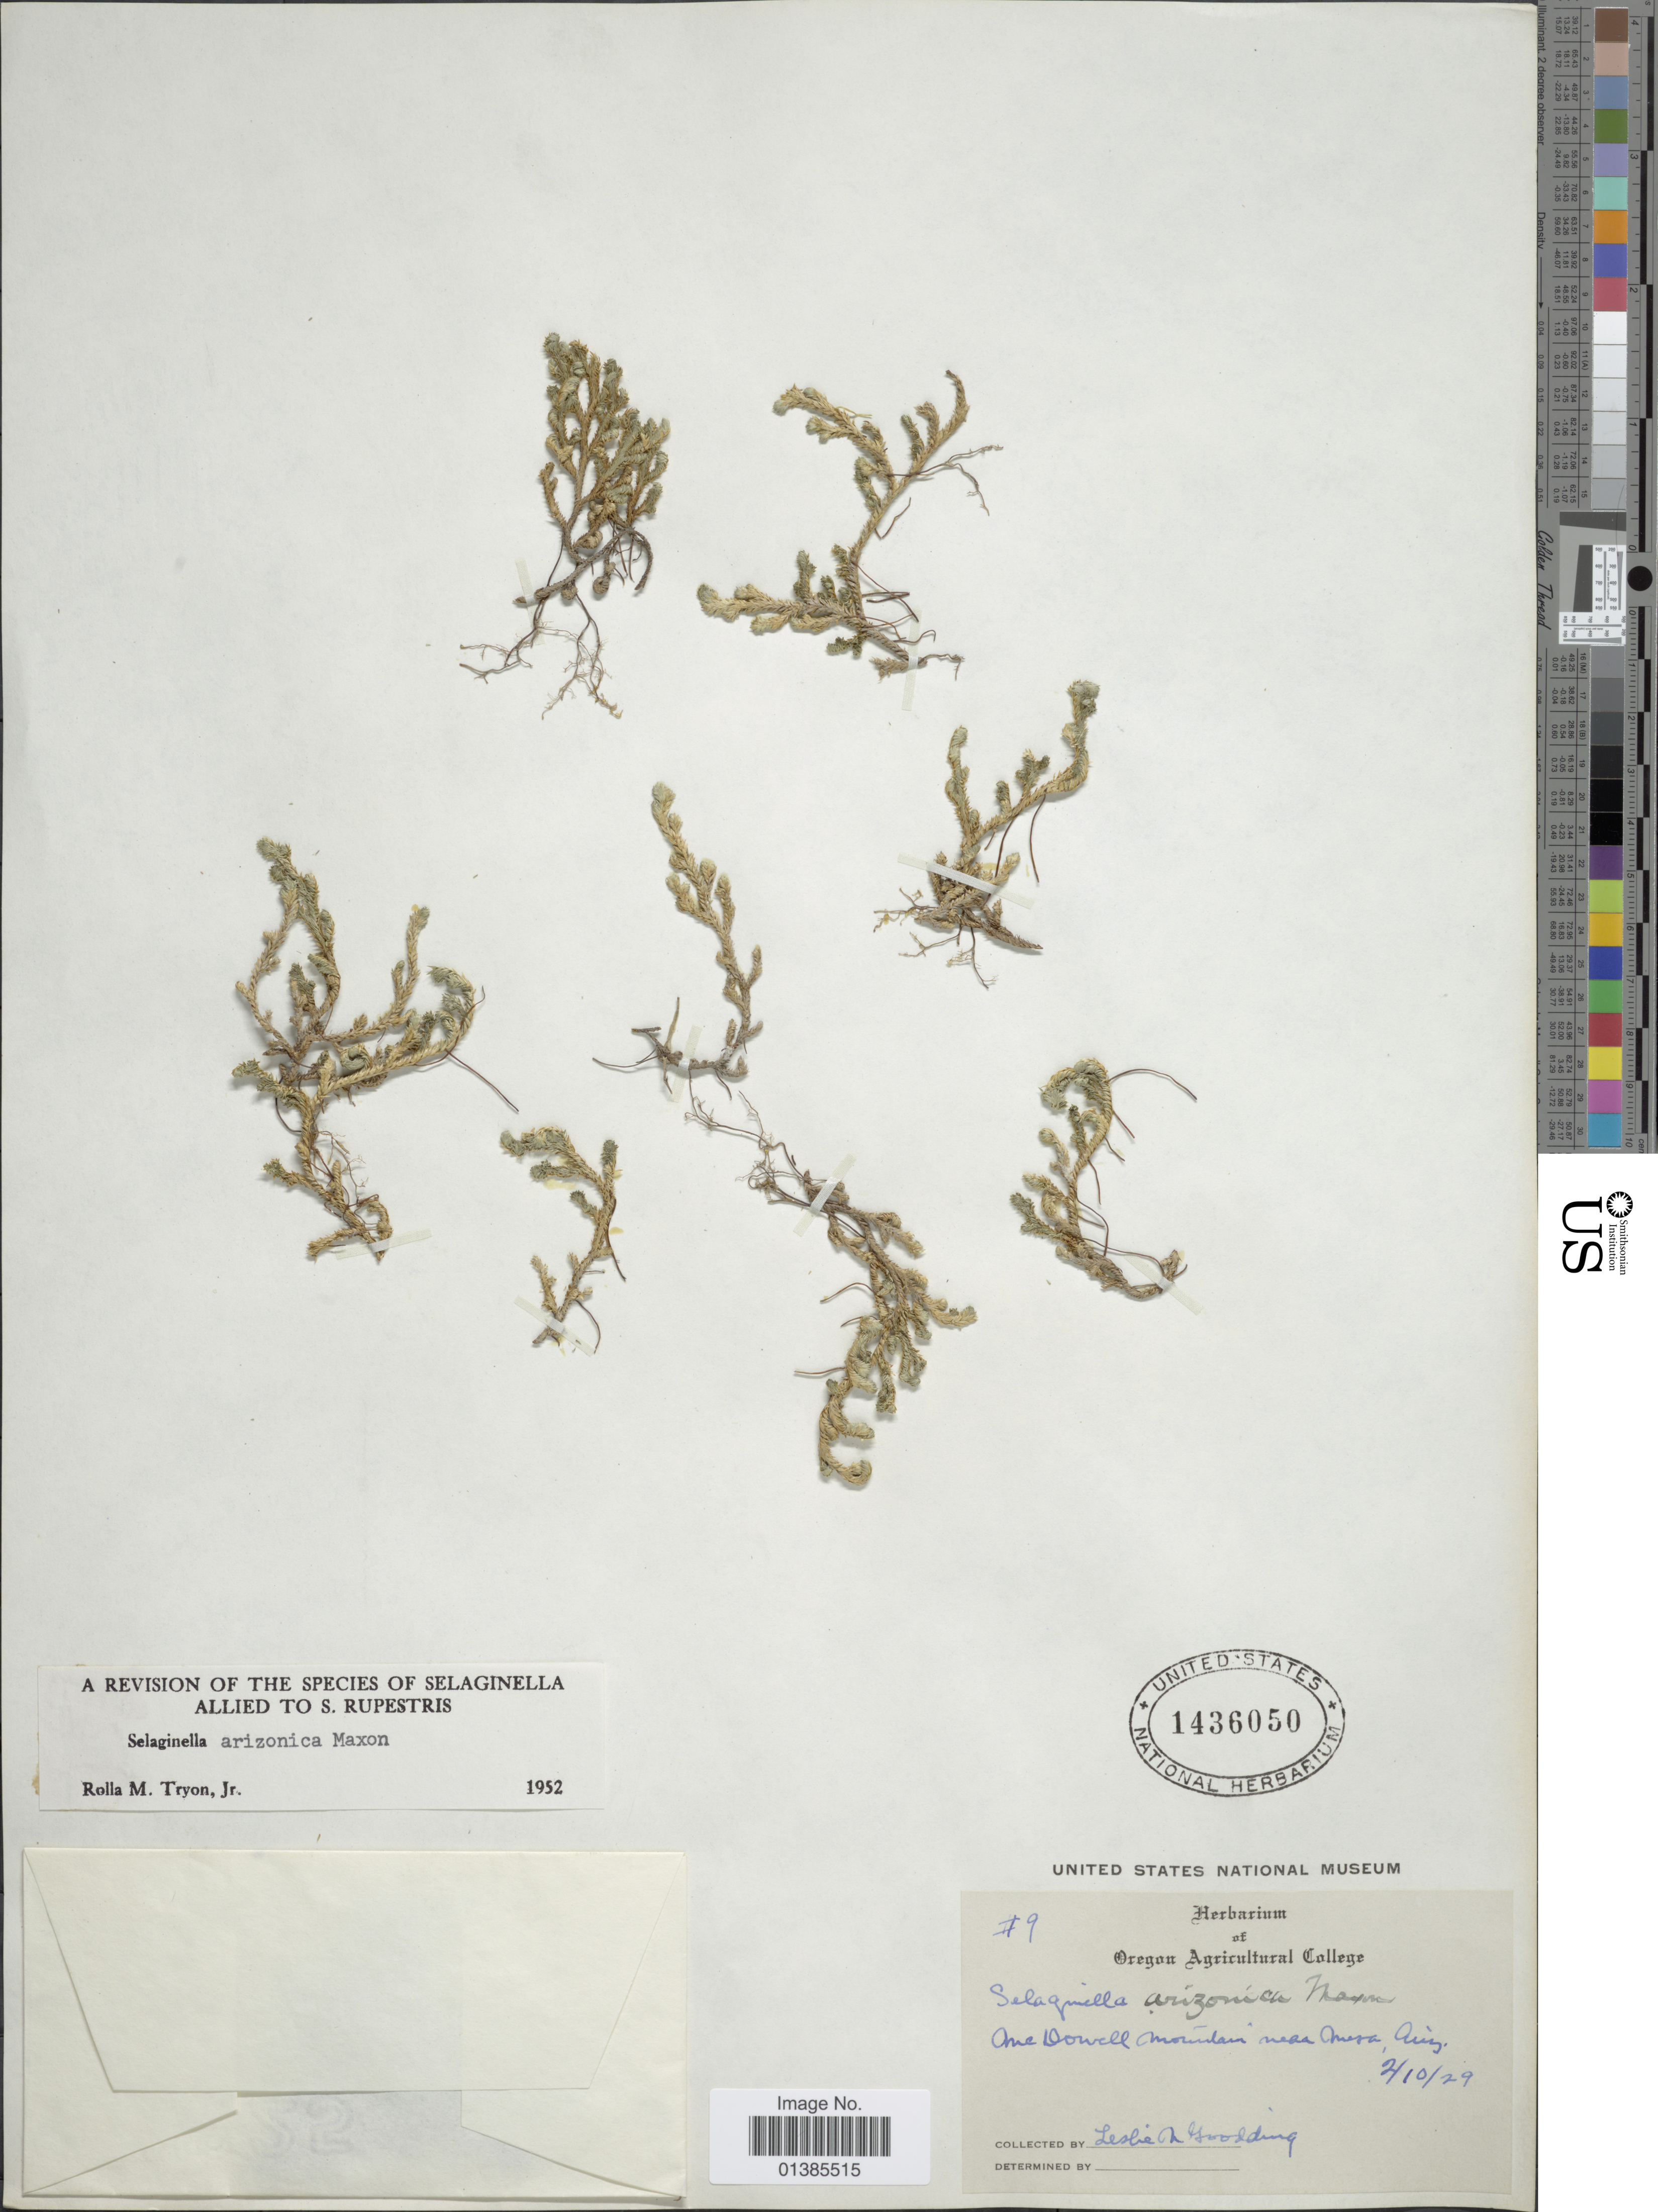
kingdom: Plantae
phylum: Tracheophyta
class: Lycopodiopsida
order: Selaginellales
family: Selaginellaceae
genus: Selaginella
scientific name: Selaginella arizonica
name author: Maxon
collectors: L. N. Goodding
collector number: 9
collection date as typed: Transcribed d/m/y: 10/2/29; 2/10/29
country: United States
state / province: Arizona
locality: Mc Dowell mountain near Mesa.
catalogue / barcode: US 1436050